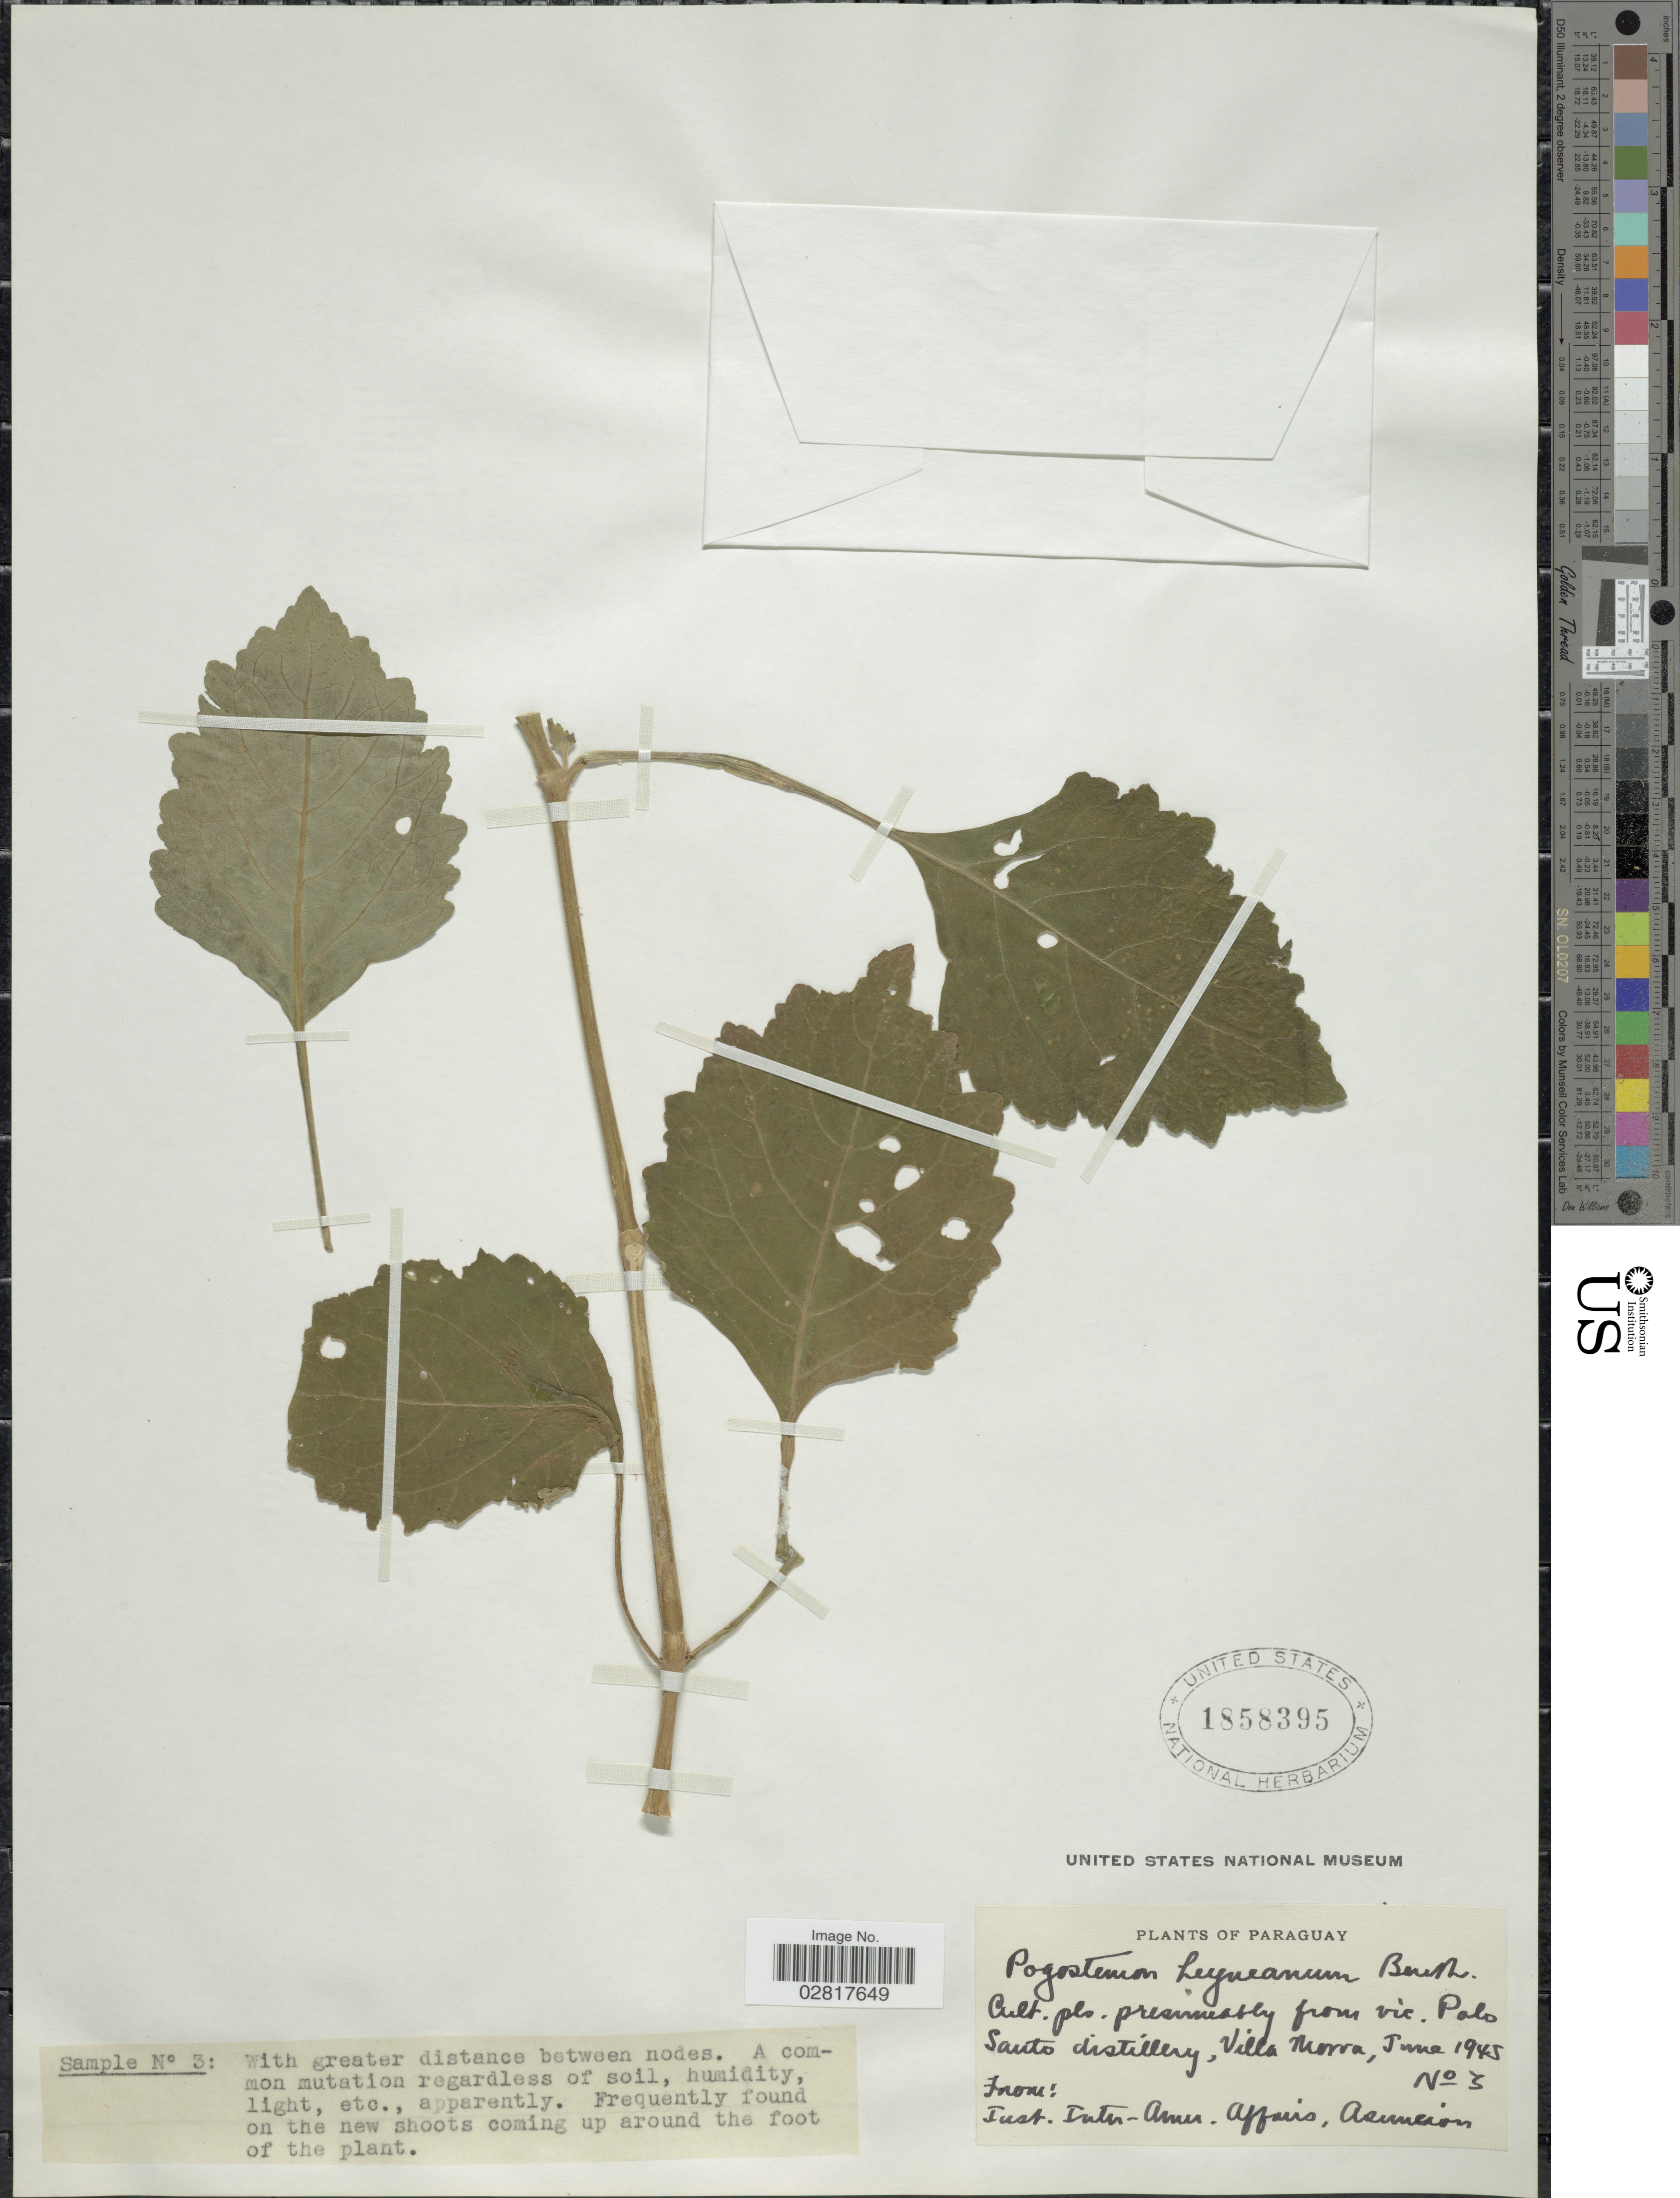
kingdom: Plantae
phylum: Tracheophyta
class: Magnoliopsida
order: Lamiales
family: Lamiaceae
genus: Pogostemon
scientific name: Pogostemon cablin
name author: (Blanco) Benth.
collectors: A. Inst. Inter - Amer. Affairs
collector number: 3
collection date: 1945-06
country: Paraguay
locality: Presumably from vic. Palo Santo distillery, Villa Morra.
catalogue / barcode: US 1858395